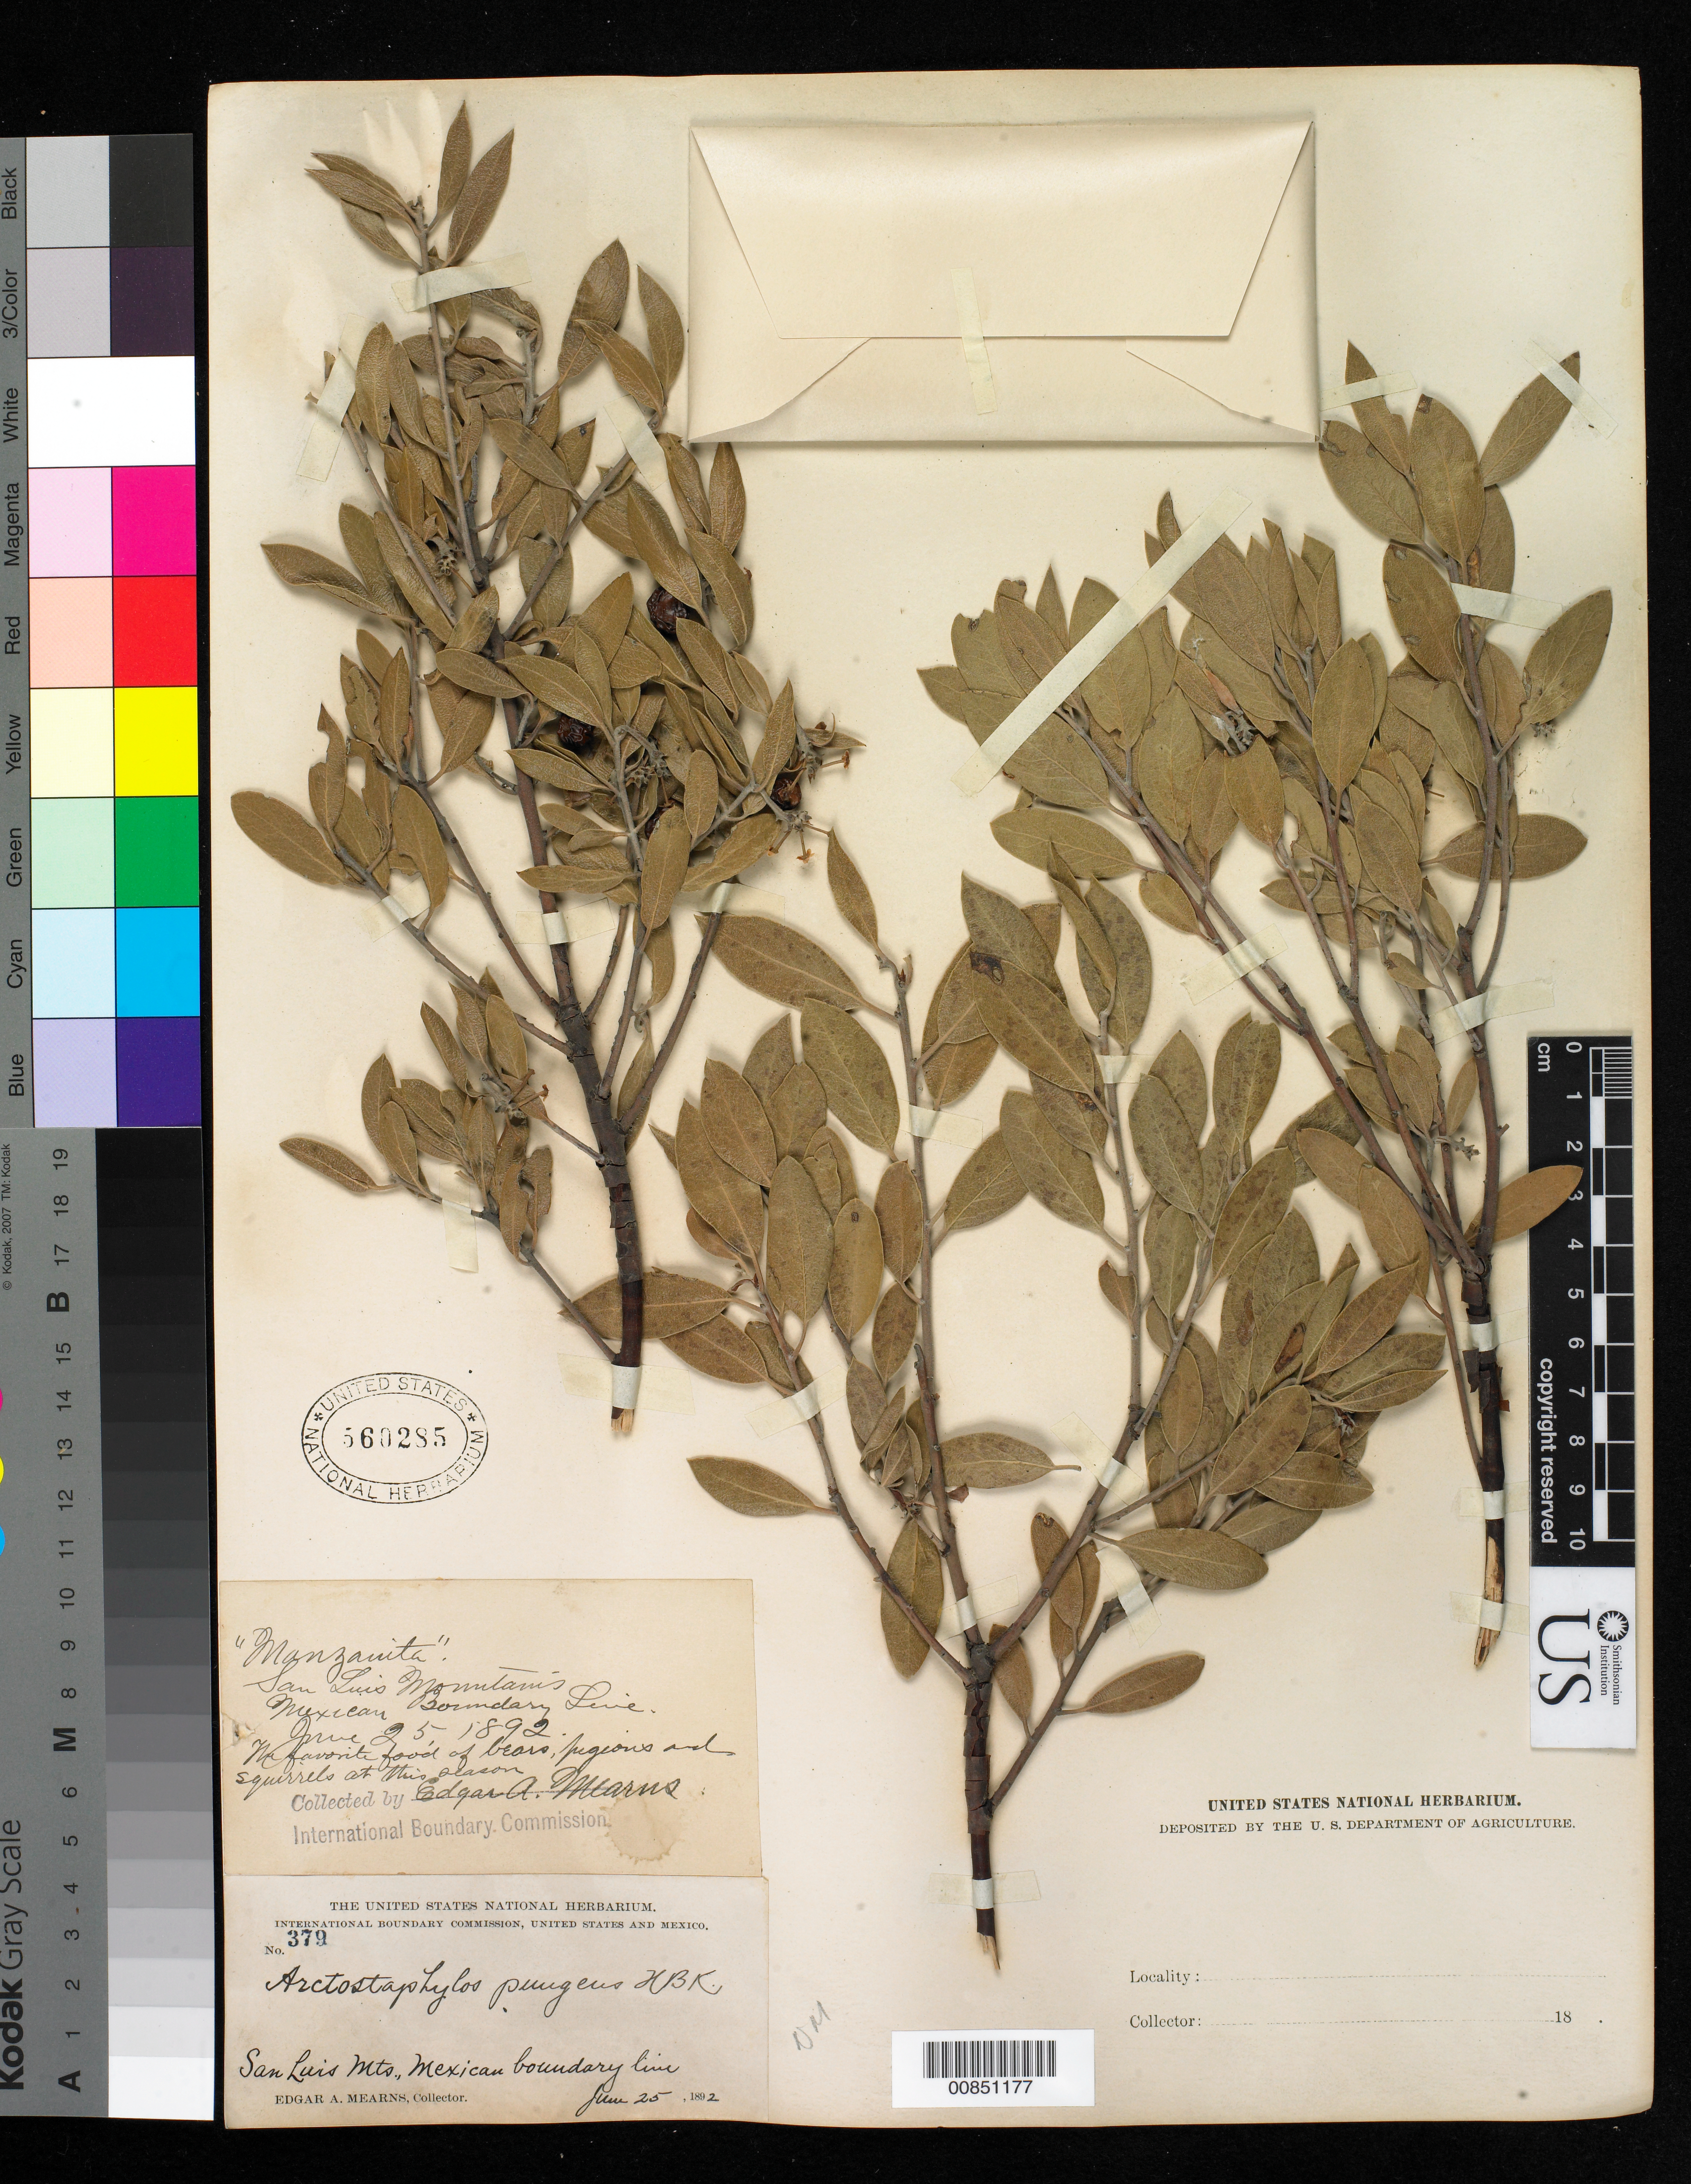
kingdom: Plantae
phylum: Tracheophyta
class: Magnoliopsida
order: Ericales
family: Ericaceae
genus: Arctostaphylos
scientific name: Arctostaphylos pungens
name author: Kunth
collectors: E. A. Mearns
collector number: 379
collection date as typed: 25 Jun 1892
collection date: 1892-06-25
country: United States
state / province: New Mexico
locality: San Luis Mts., Mexican Boundary Line.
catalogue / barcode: US 560285